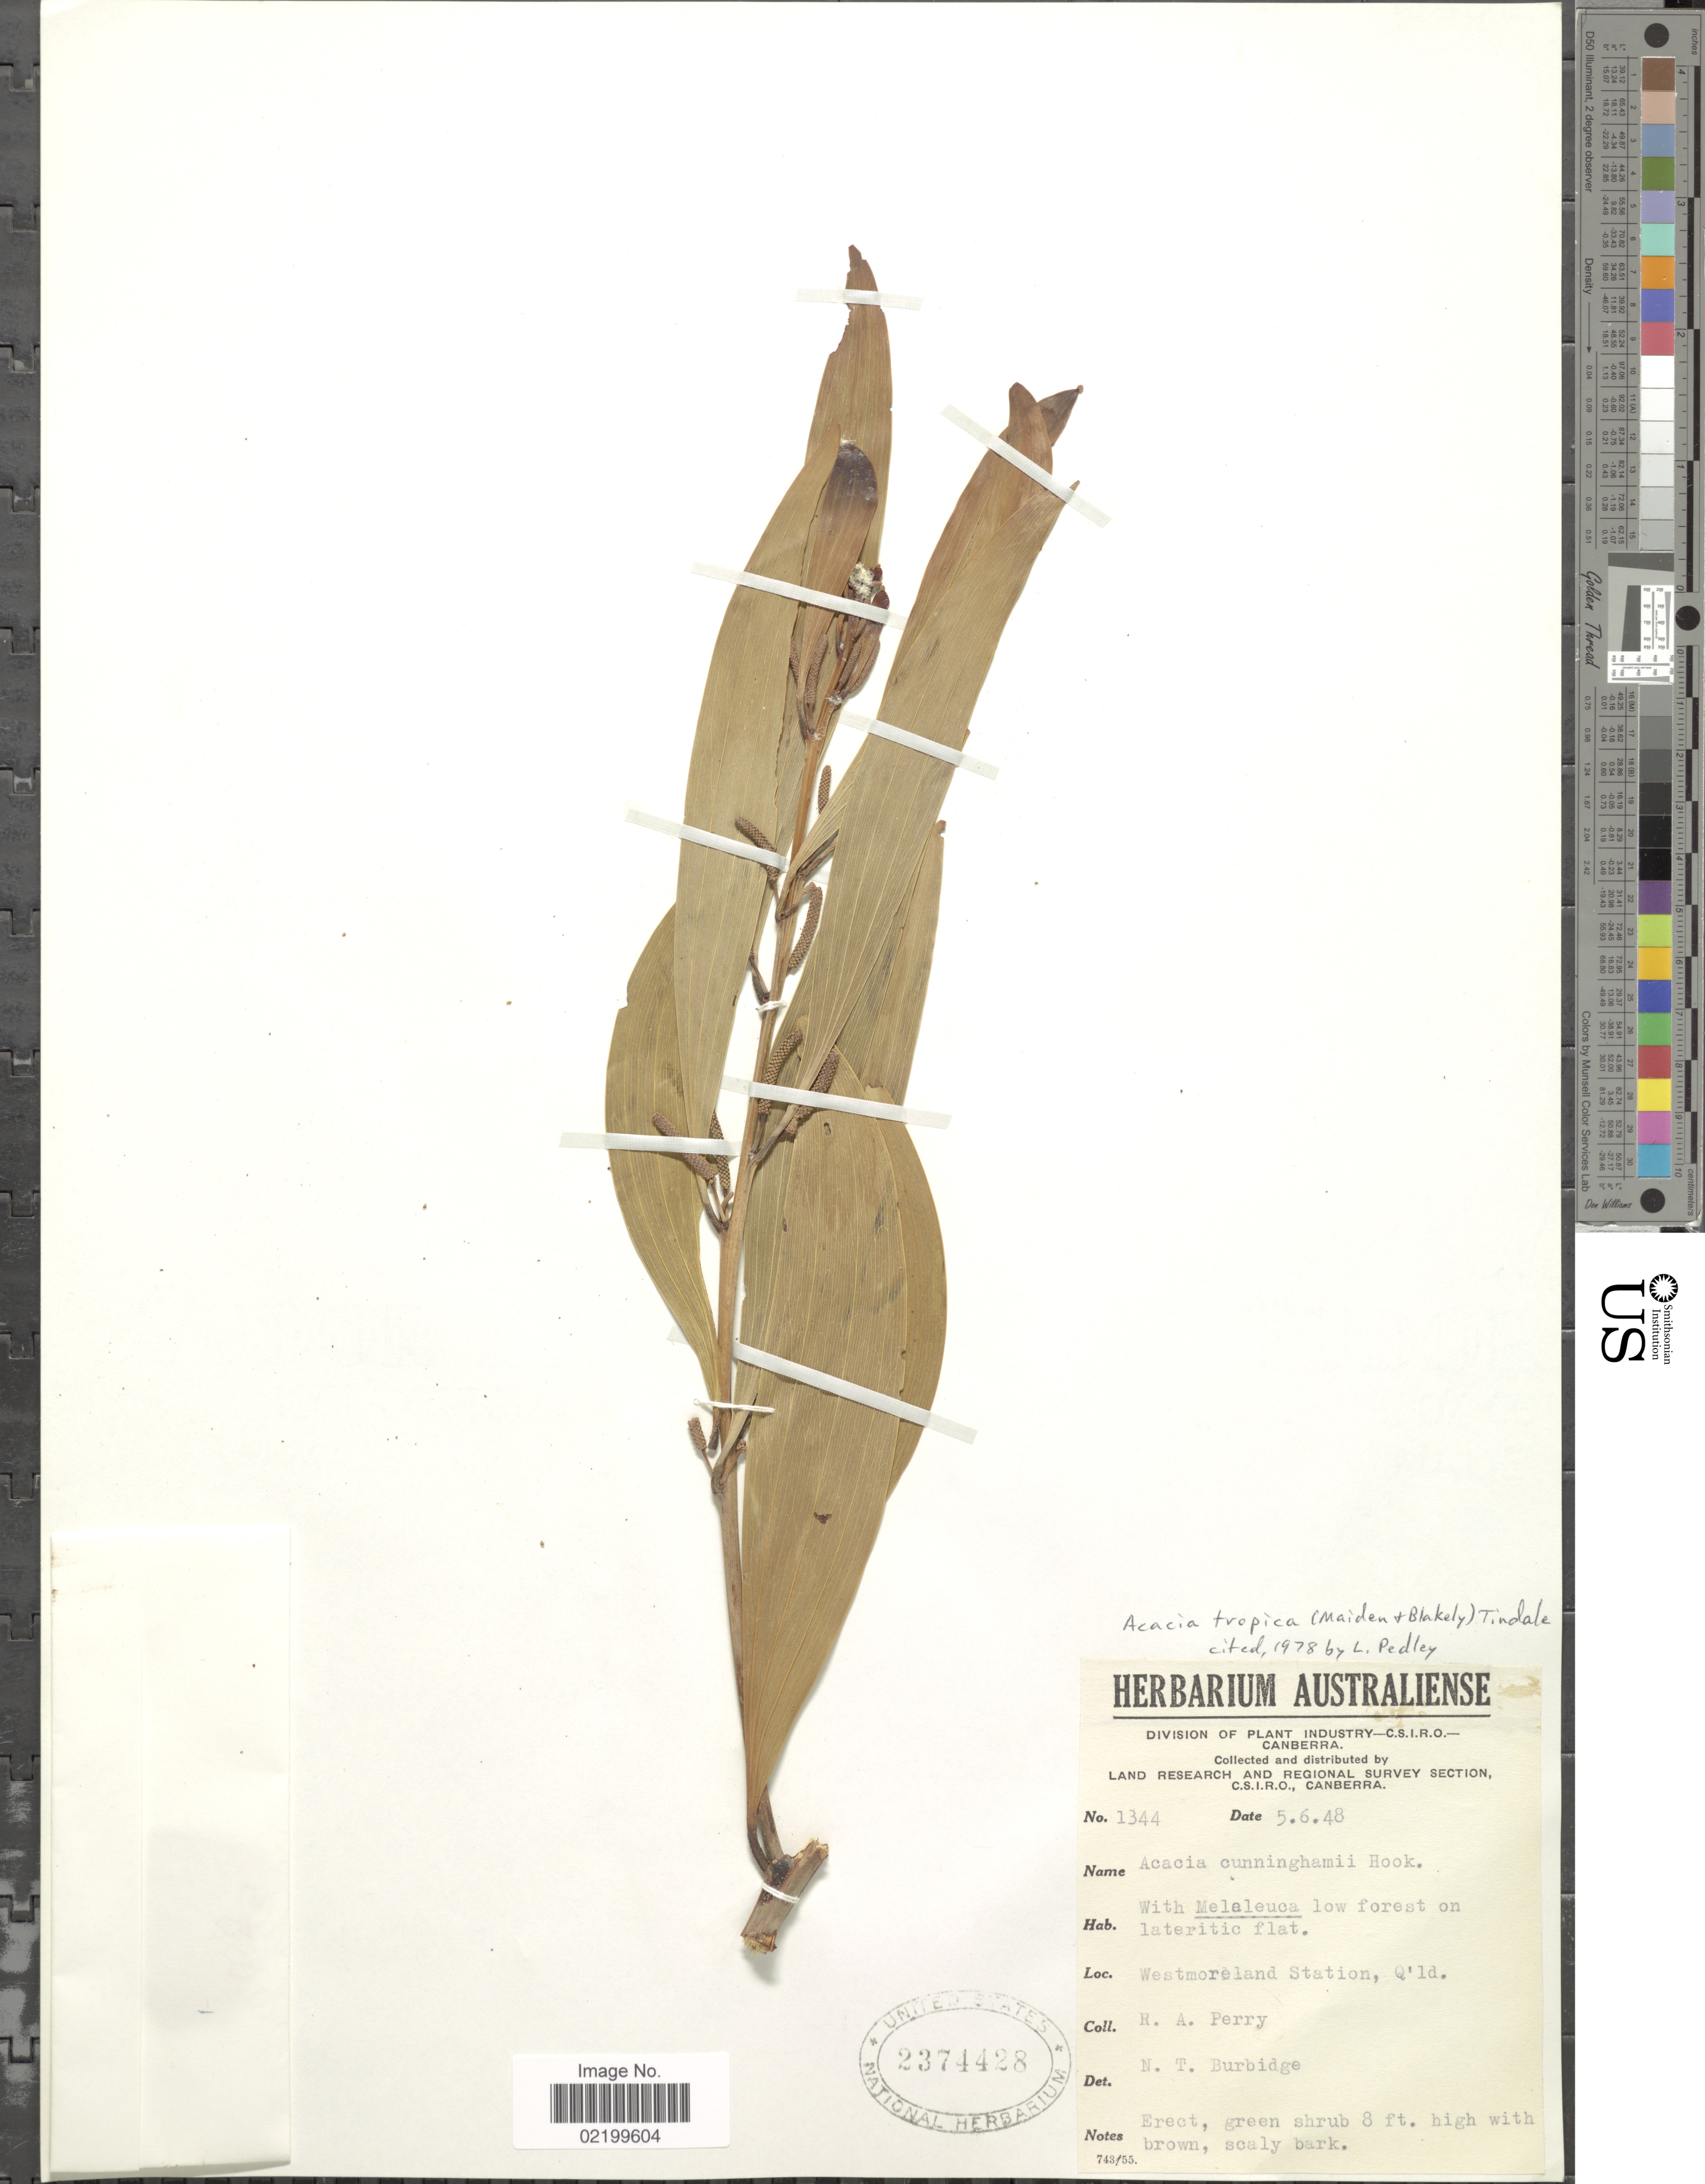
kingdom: Plantae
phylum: Tracheophyta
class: Magnoliopsida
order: Fabales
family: Fabaceae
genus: Acacia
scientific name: Acacia tropica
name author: (Maiden & Blakeley) Tindale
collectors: Perry, R. A.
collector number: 1344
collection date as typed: Transcribed d/m/y: 5/6/48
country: Australia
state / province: Queensland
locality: Westmoreland Station, Q'ld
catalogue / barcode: US 2374428